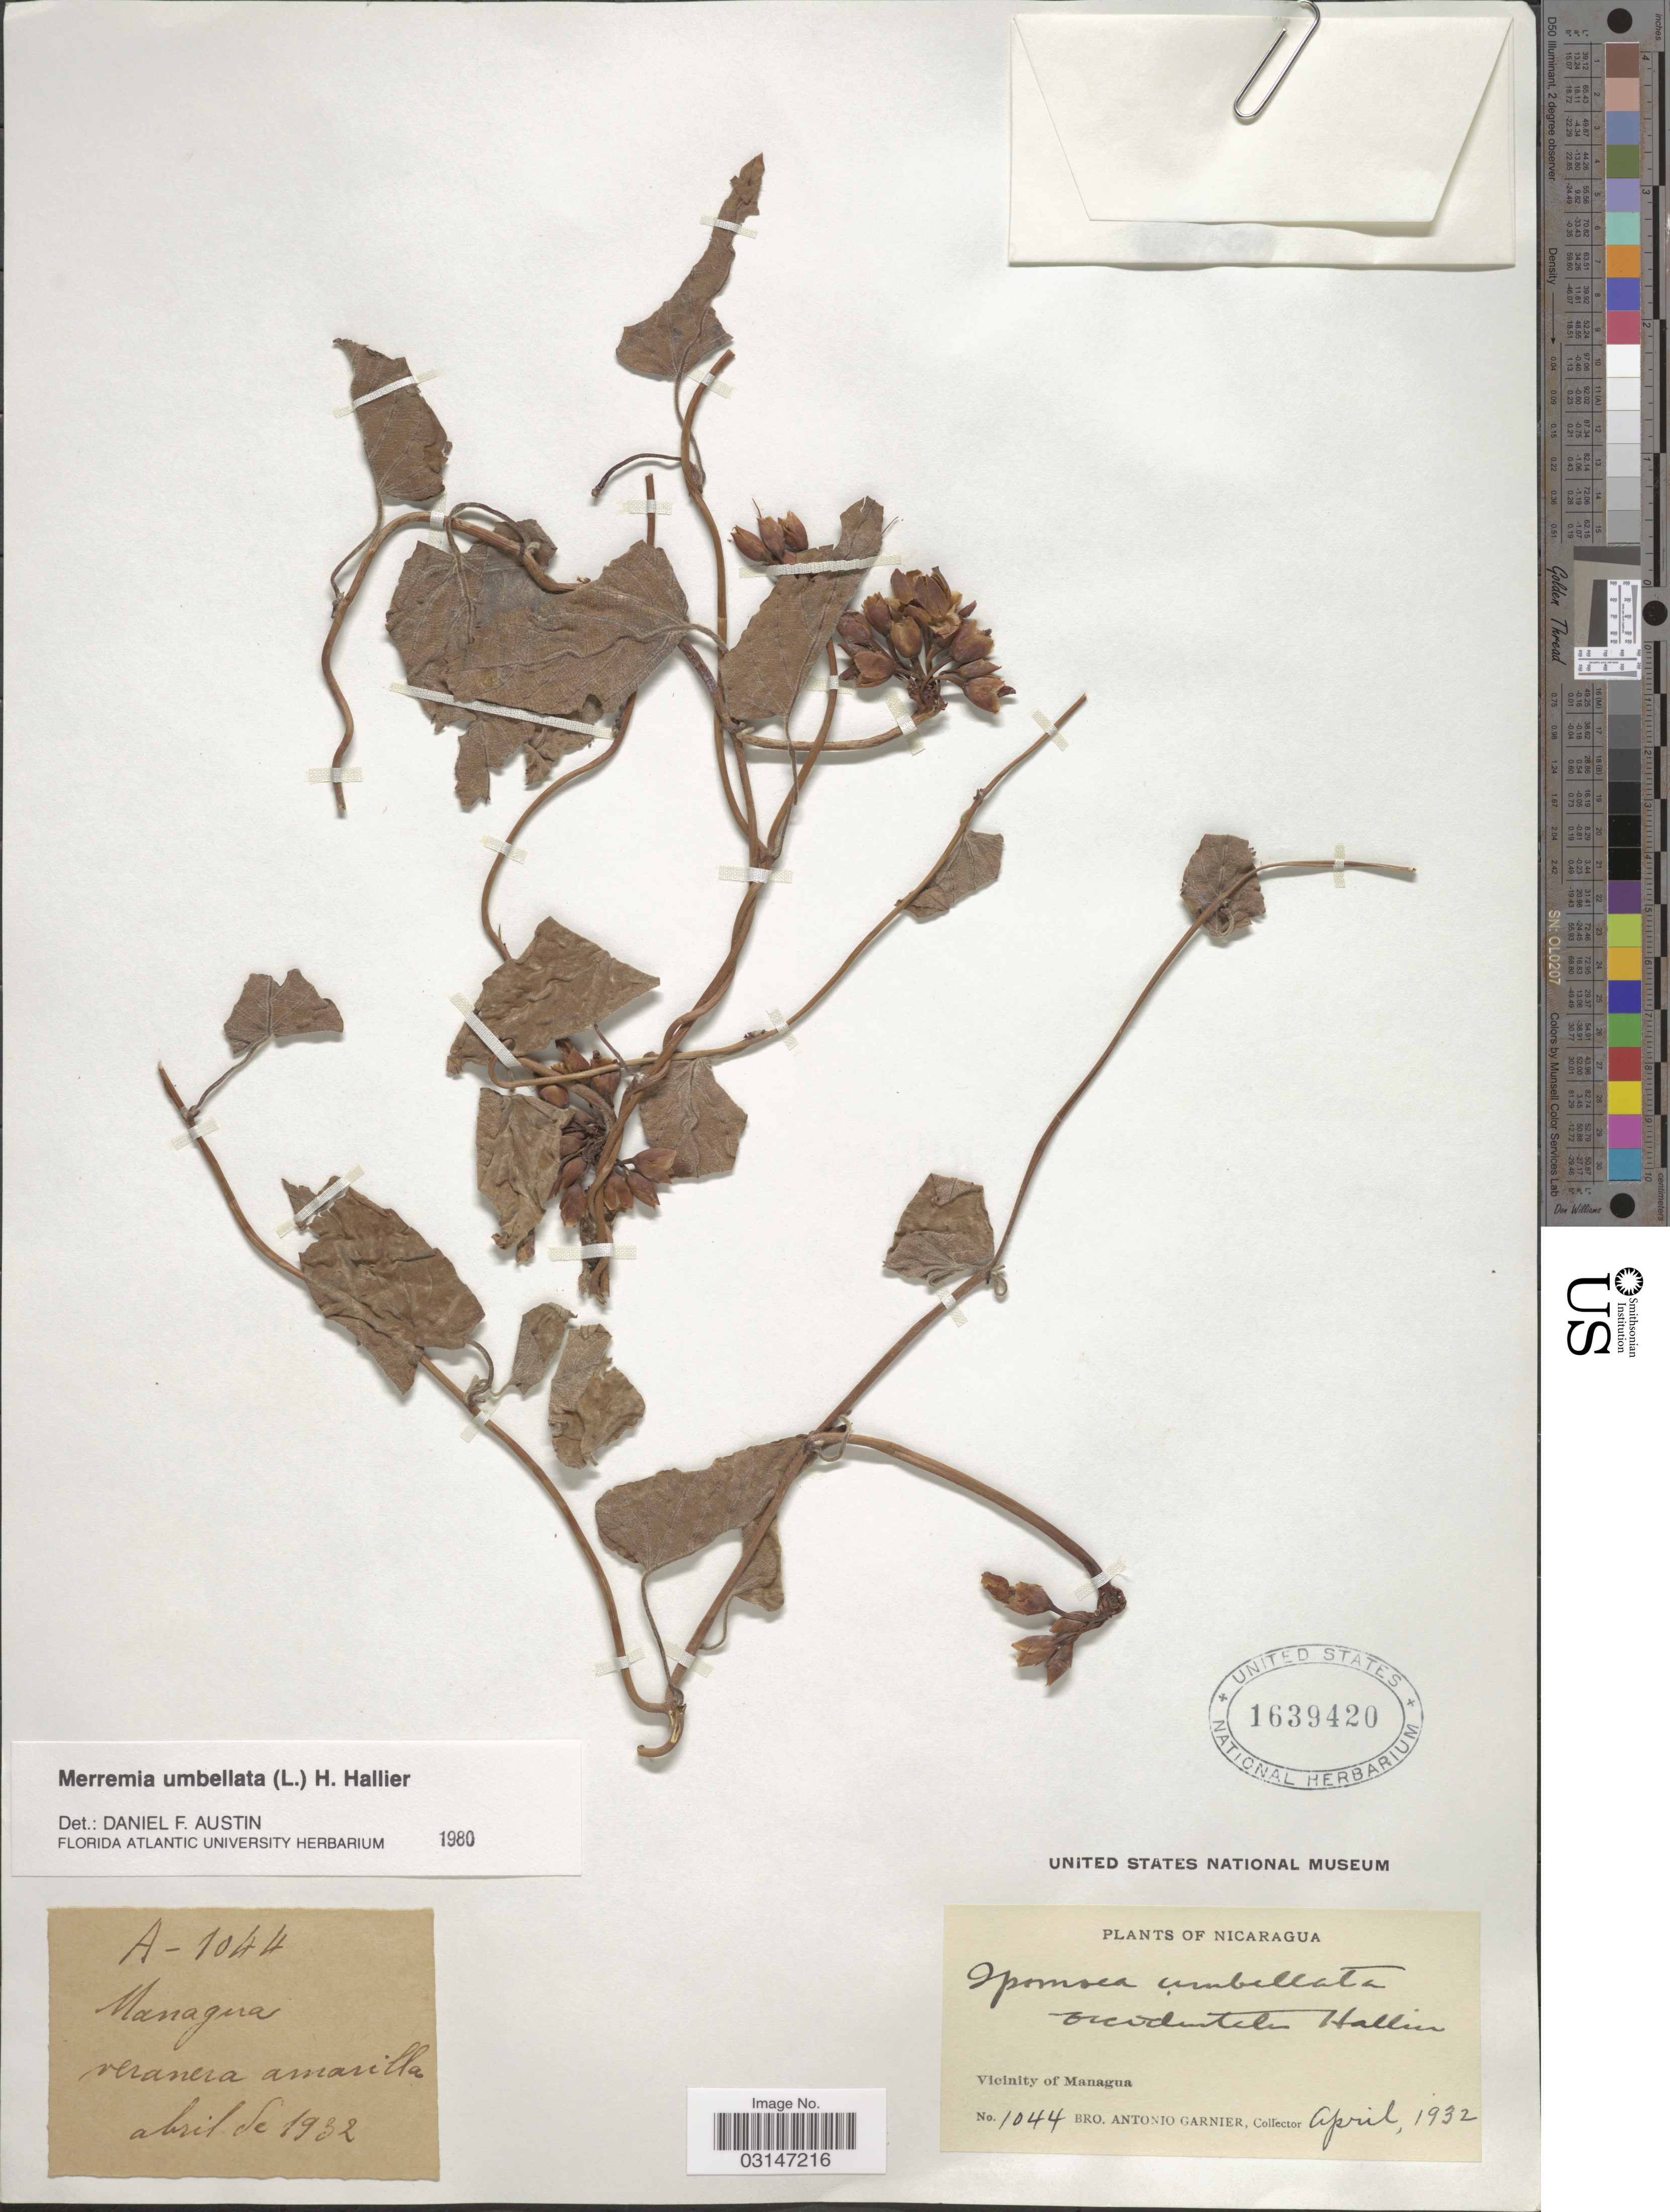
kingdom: Plantae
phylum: Tracheophyta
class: Magnoliopsida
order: Solanales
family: Convolvulaceae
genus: Camonea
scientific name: Camonea umbellata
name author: (L.) A. R. Simões & Staples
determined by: Strong, Mark T., (BOT), Smithsonian Institution - National Museum of Natural History (UNITED STATES)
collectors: Bro. A. Garnier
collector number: A-1044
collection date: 1932-04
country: Nicaragua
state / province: Managua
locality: Vicinity of Managua.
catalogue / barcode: US 1639420